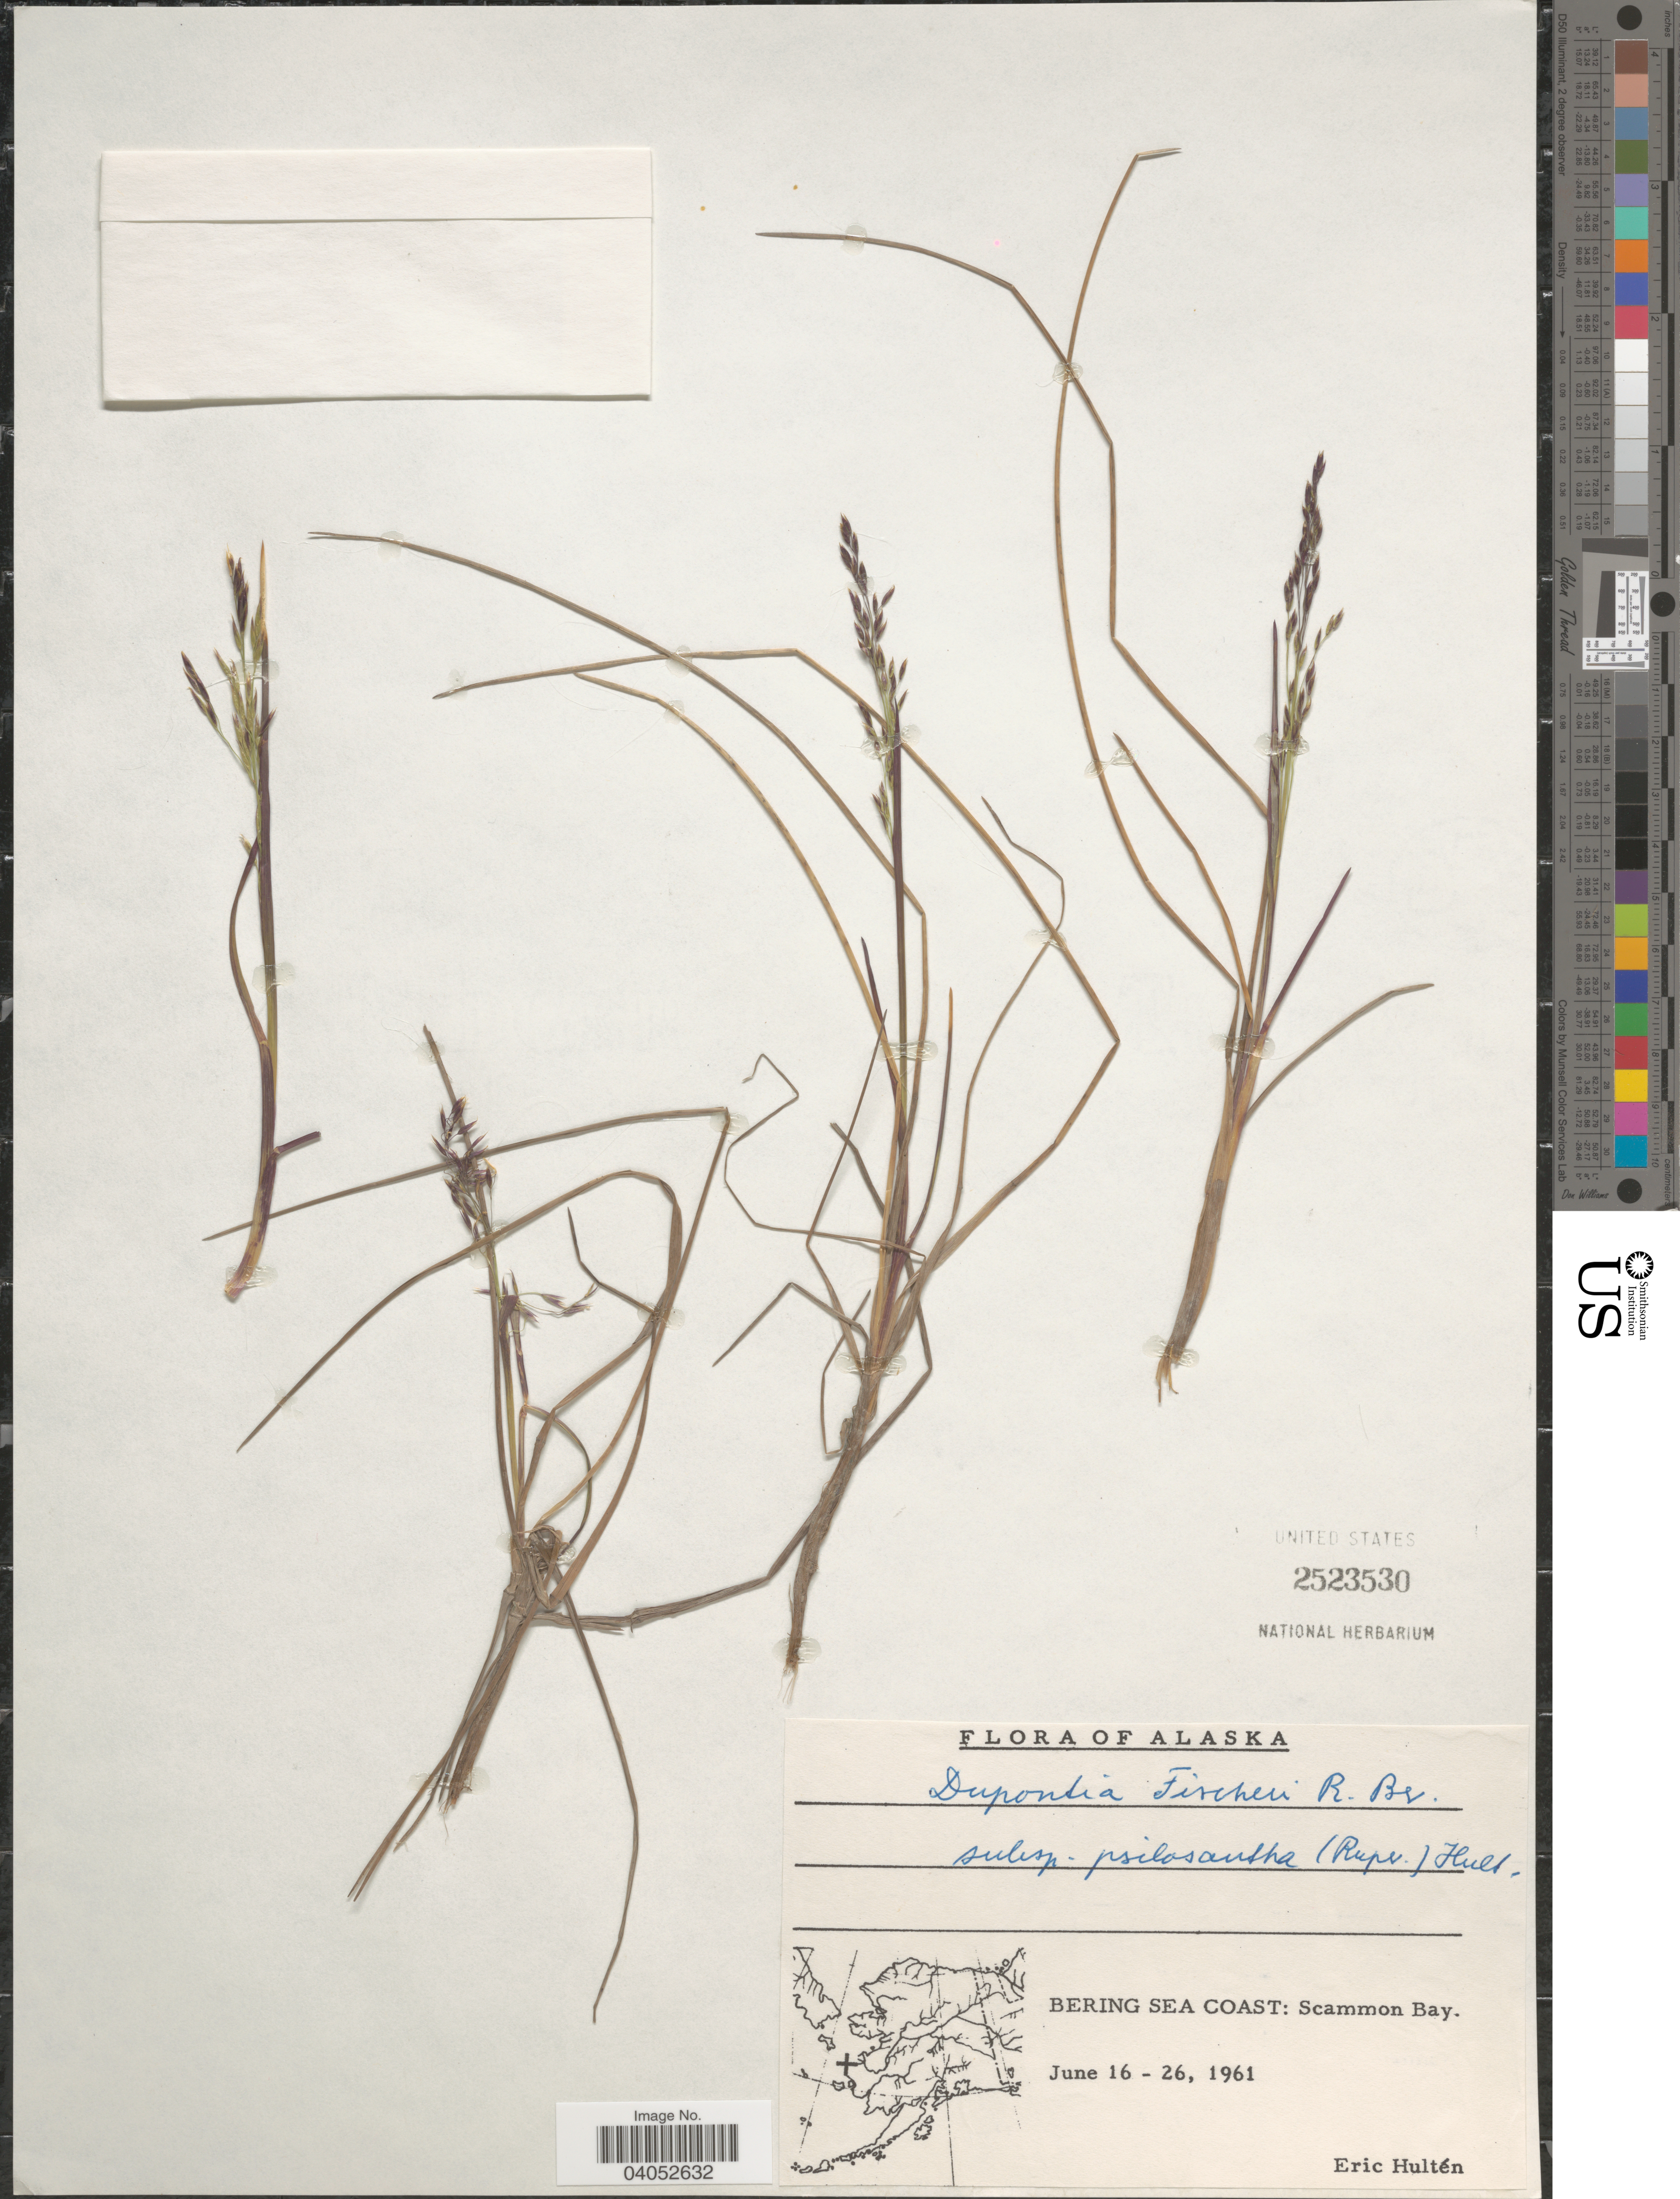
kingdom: Plantae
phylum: Tracheophyta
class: Liliopsida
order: Poales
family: Poaceae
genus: Dupontia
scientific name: Dupontia fisheri subsp. psilosantha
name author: (Rupr.) Hultén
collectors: E. G. Hultén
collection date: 1961-06-16/1961-06-26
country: United States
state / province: Alaska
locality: Bering Sea Coast: Scammon Bay.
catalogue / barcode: US 2523530